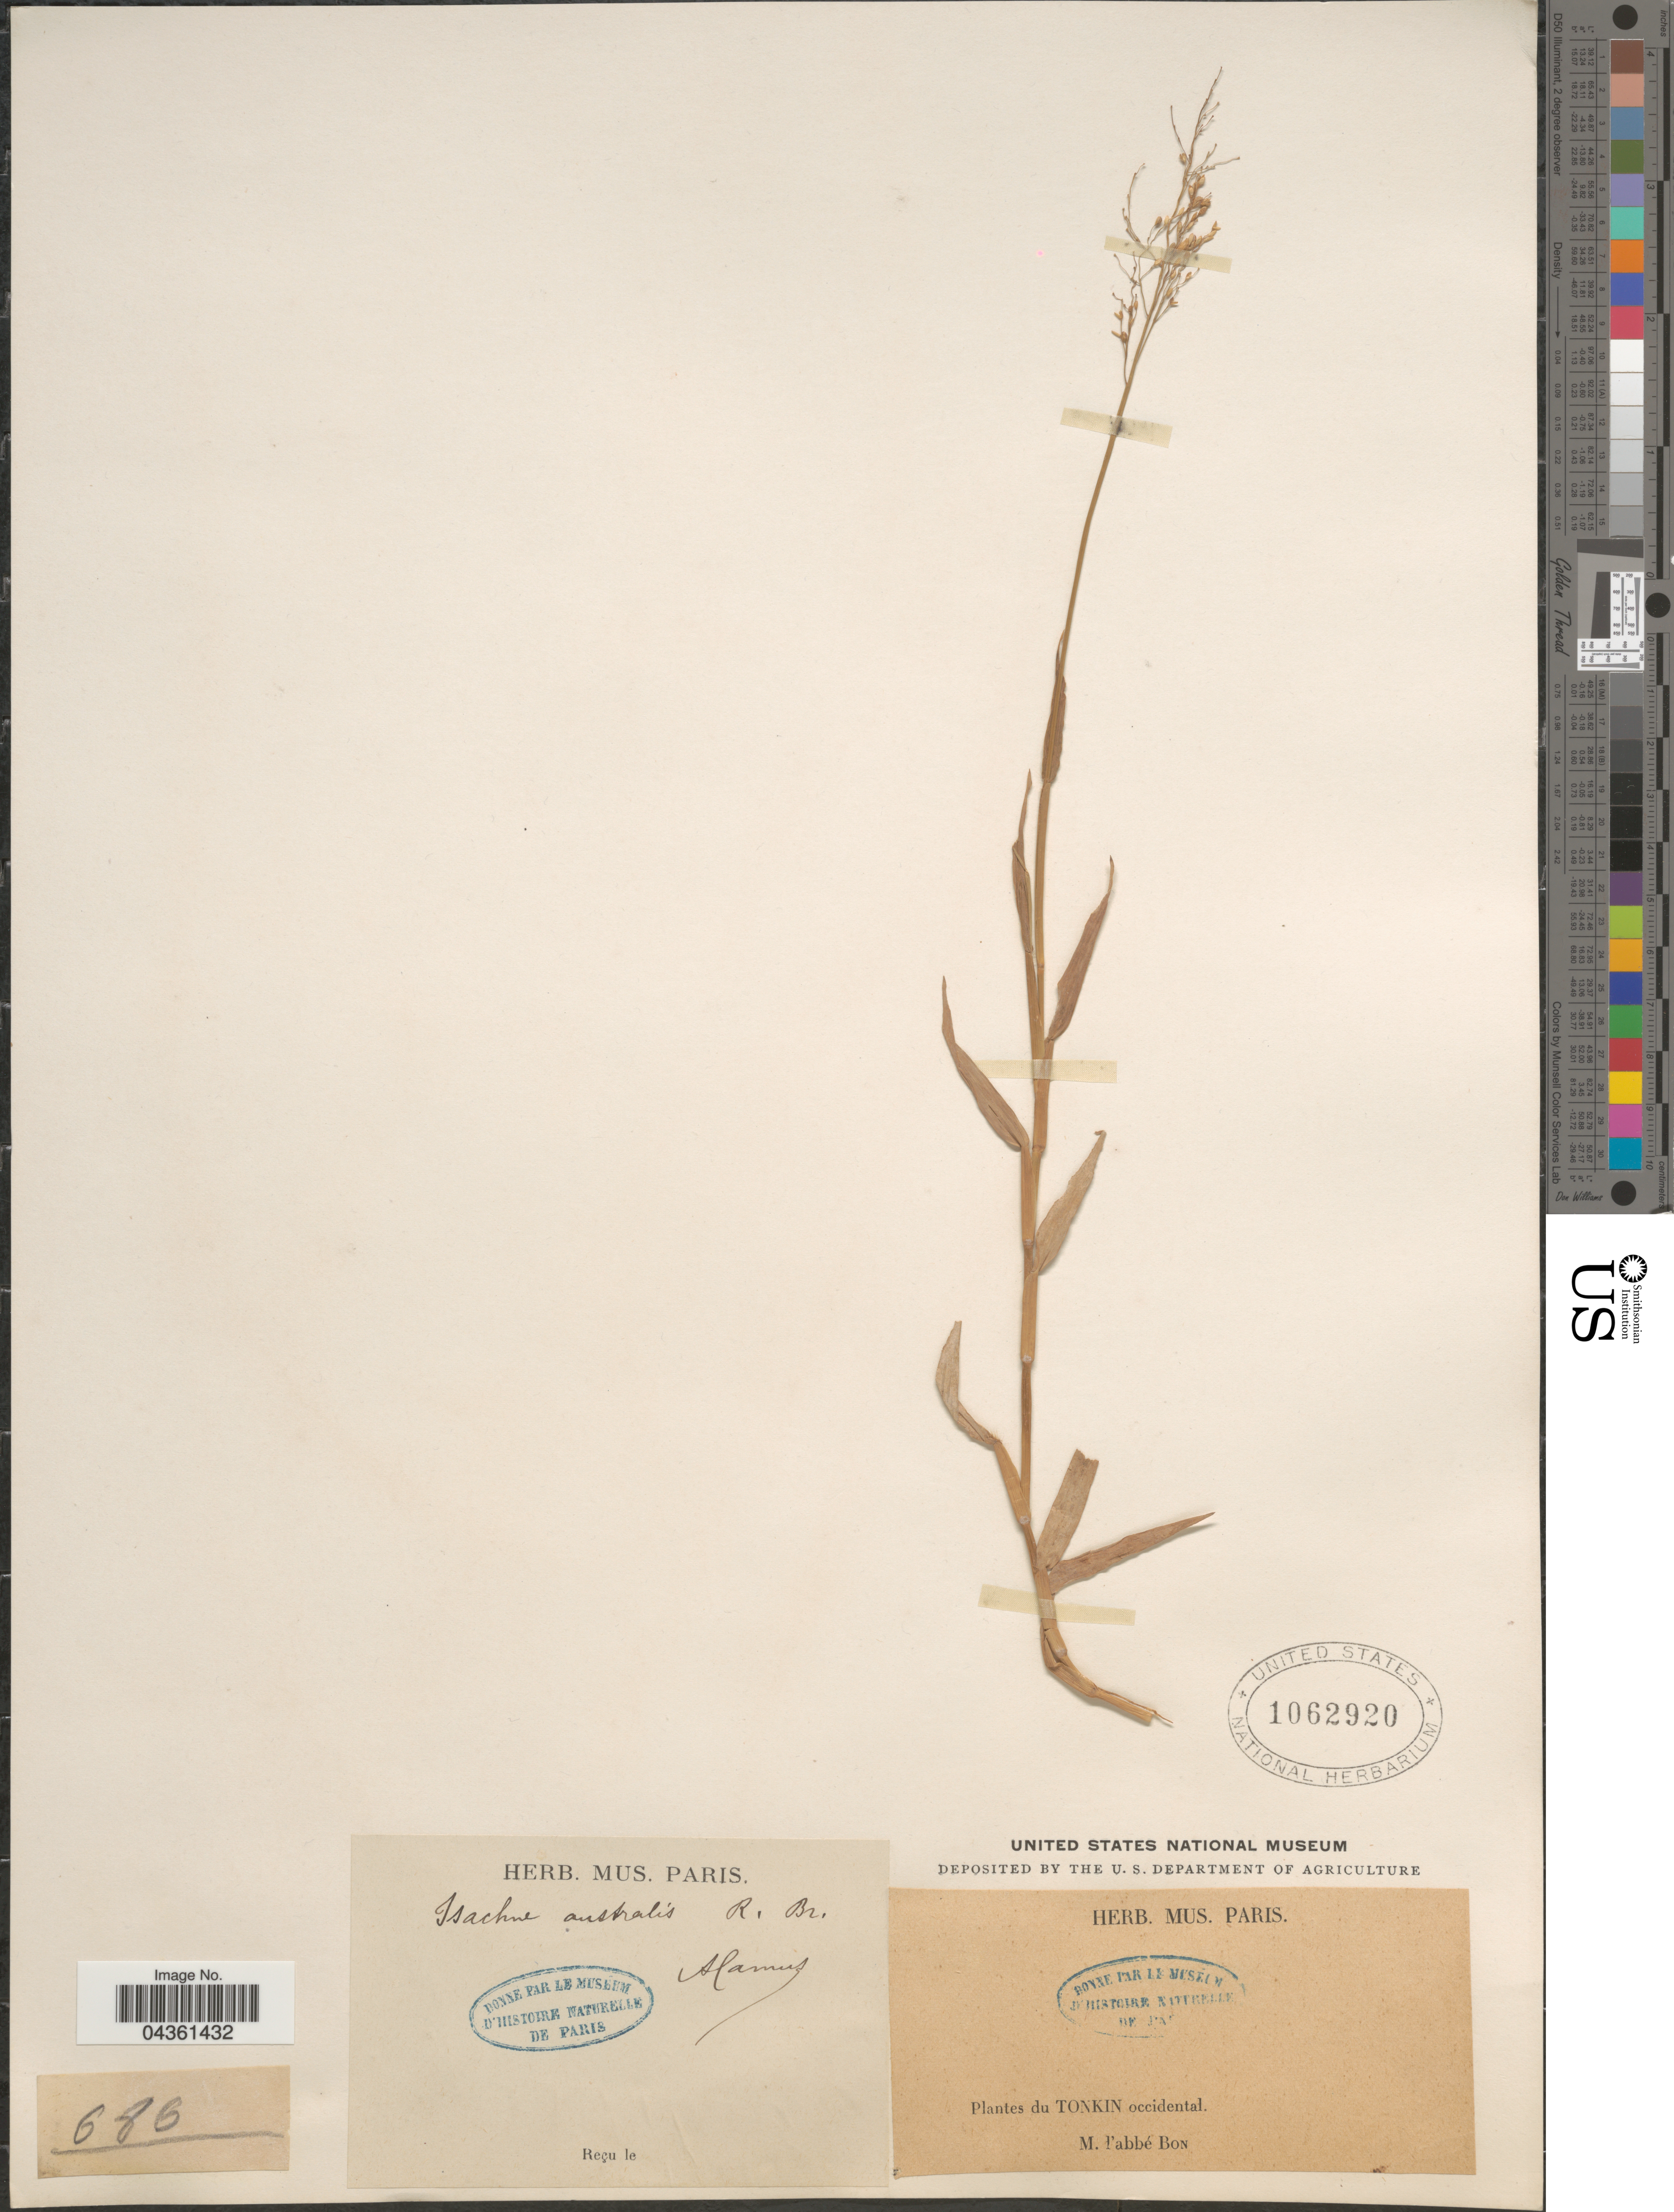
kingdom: Plantae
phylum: Tracheophyta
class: Liliopsida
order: Poales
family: Poaceae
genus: Isachne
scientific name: Isachne globosa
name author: (Thunb.) Kuntze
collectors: H. F. Bon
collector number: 686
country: Vietnam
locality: Tonkin occidental.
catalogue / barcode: US 1062920